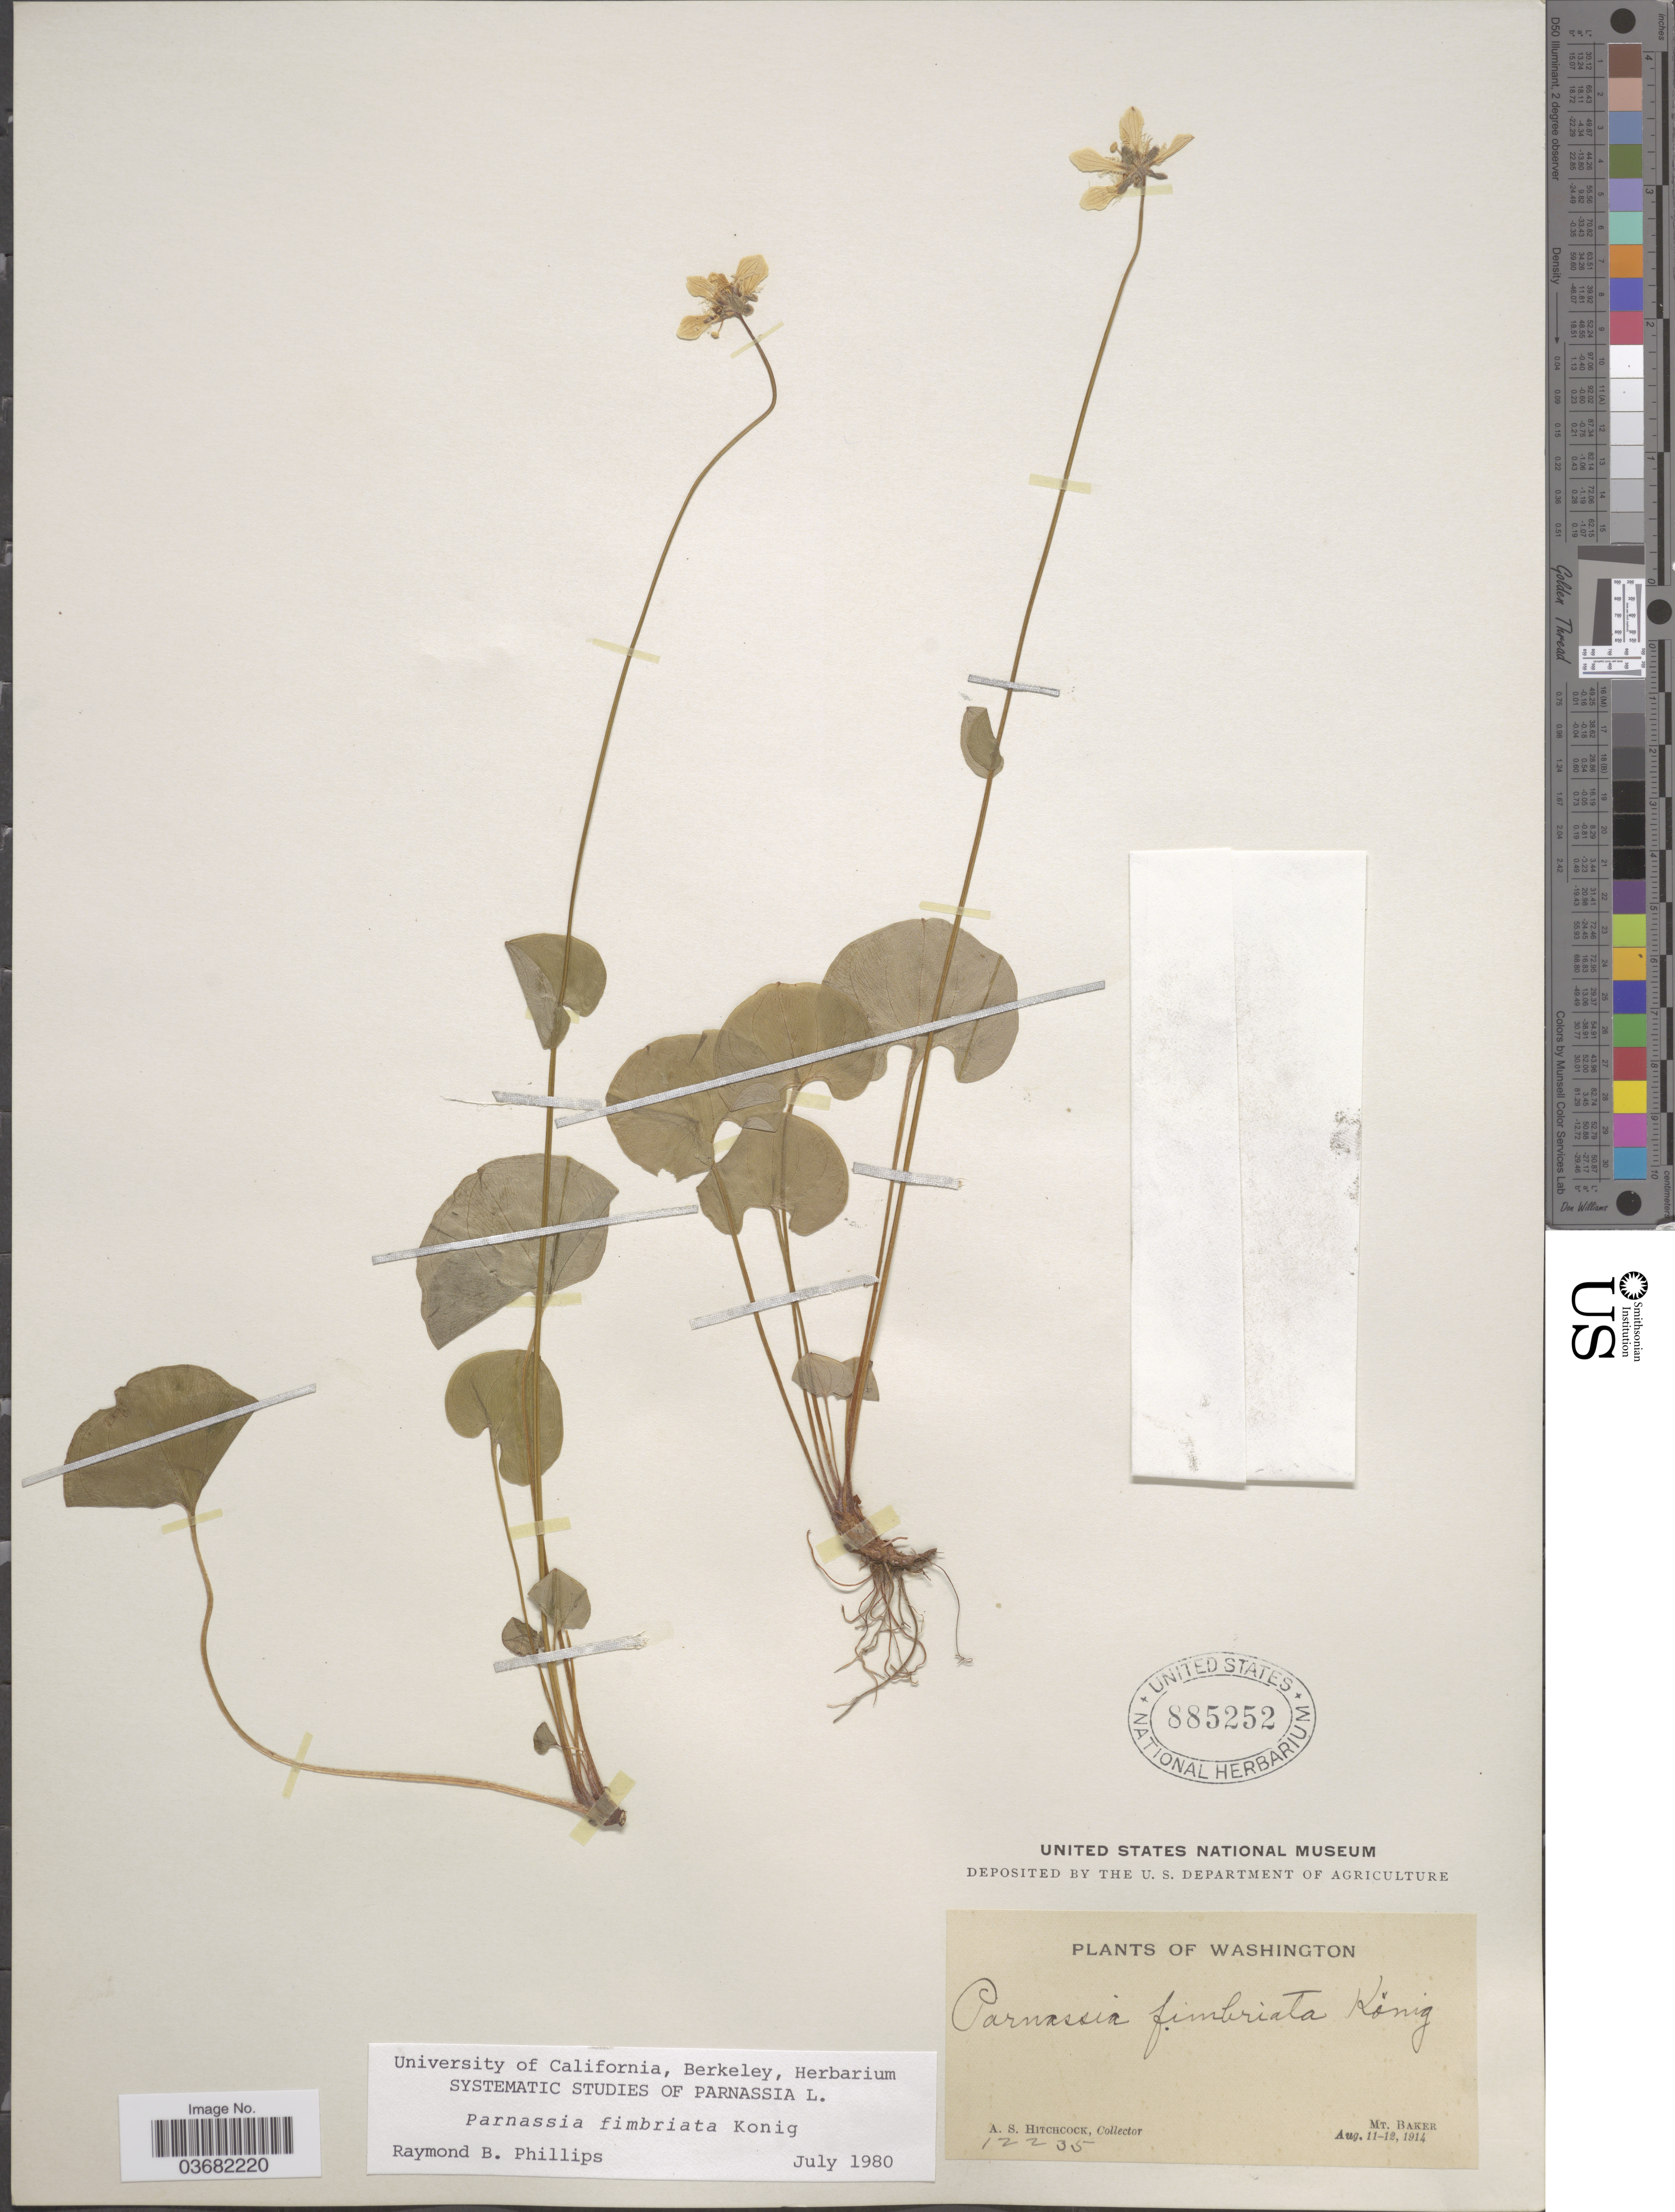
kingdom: Plantae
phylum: Tracheophyta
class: Magnoliopsida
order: Celastrales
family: Parnassiaceae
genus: Parnassia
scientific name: Parnassia fimbriata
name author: K.D. Koenig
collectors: A. S. Hitchcock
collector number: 12235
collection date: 1914-08-11/1914-08-12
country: United States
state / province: Washington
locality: Mt. Baker.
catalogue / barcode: US 885252